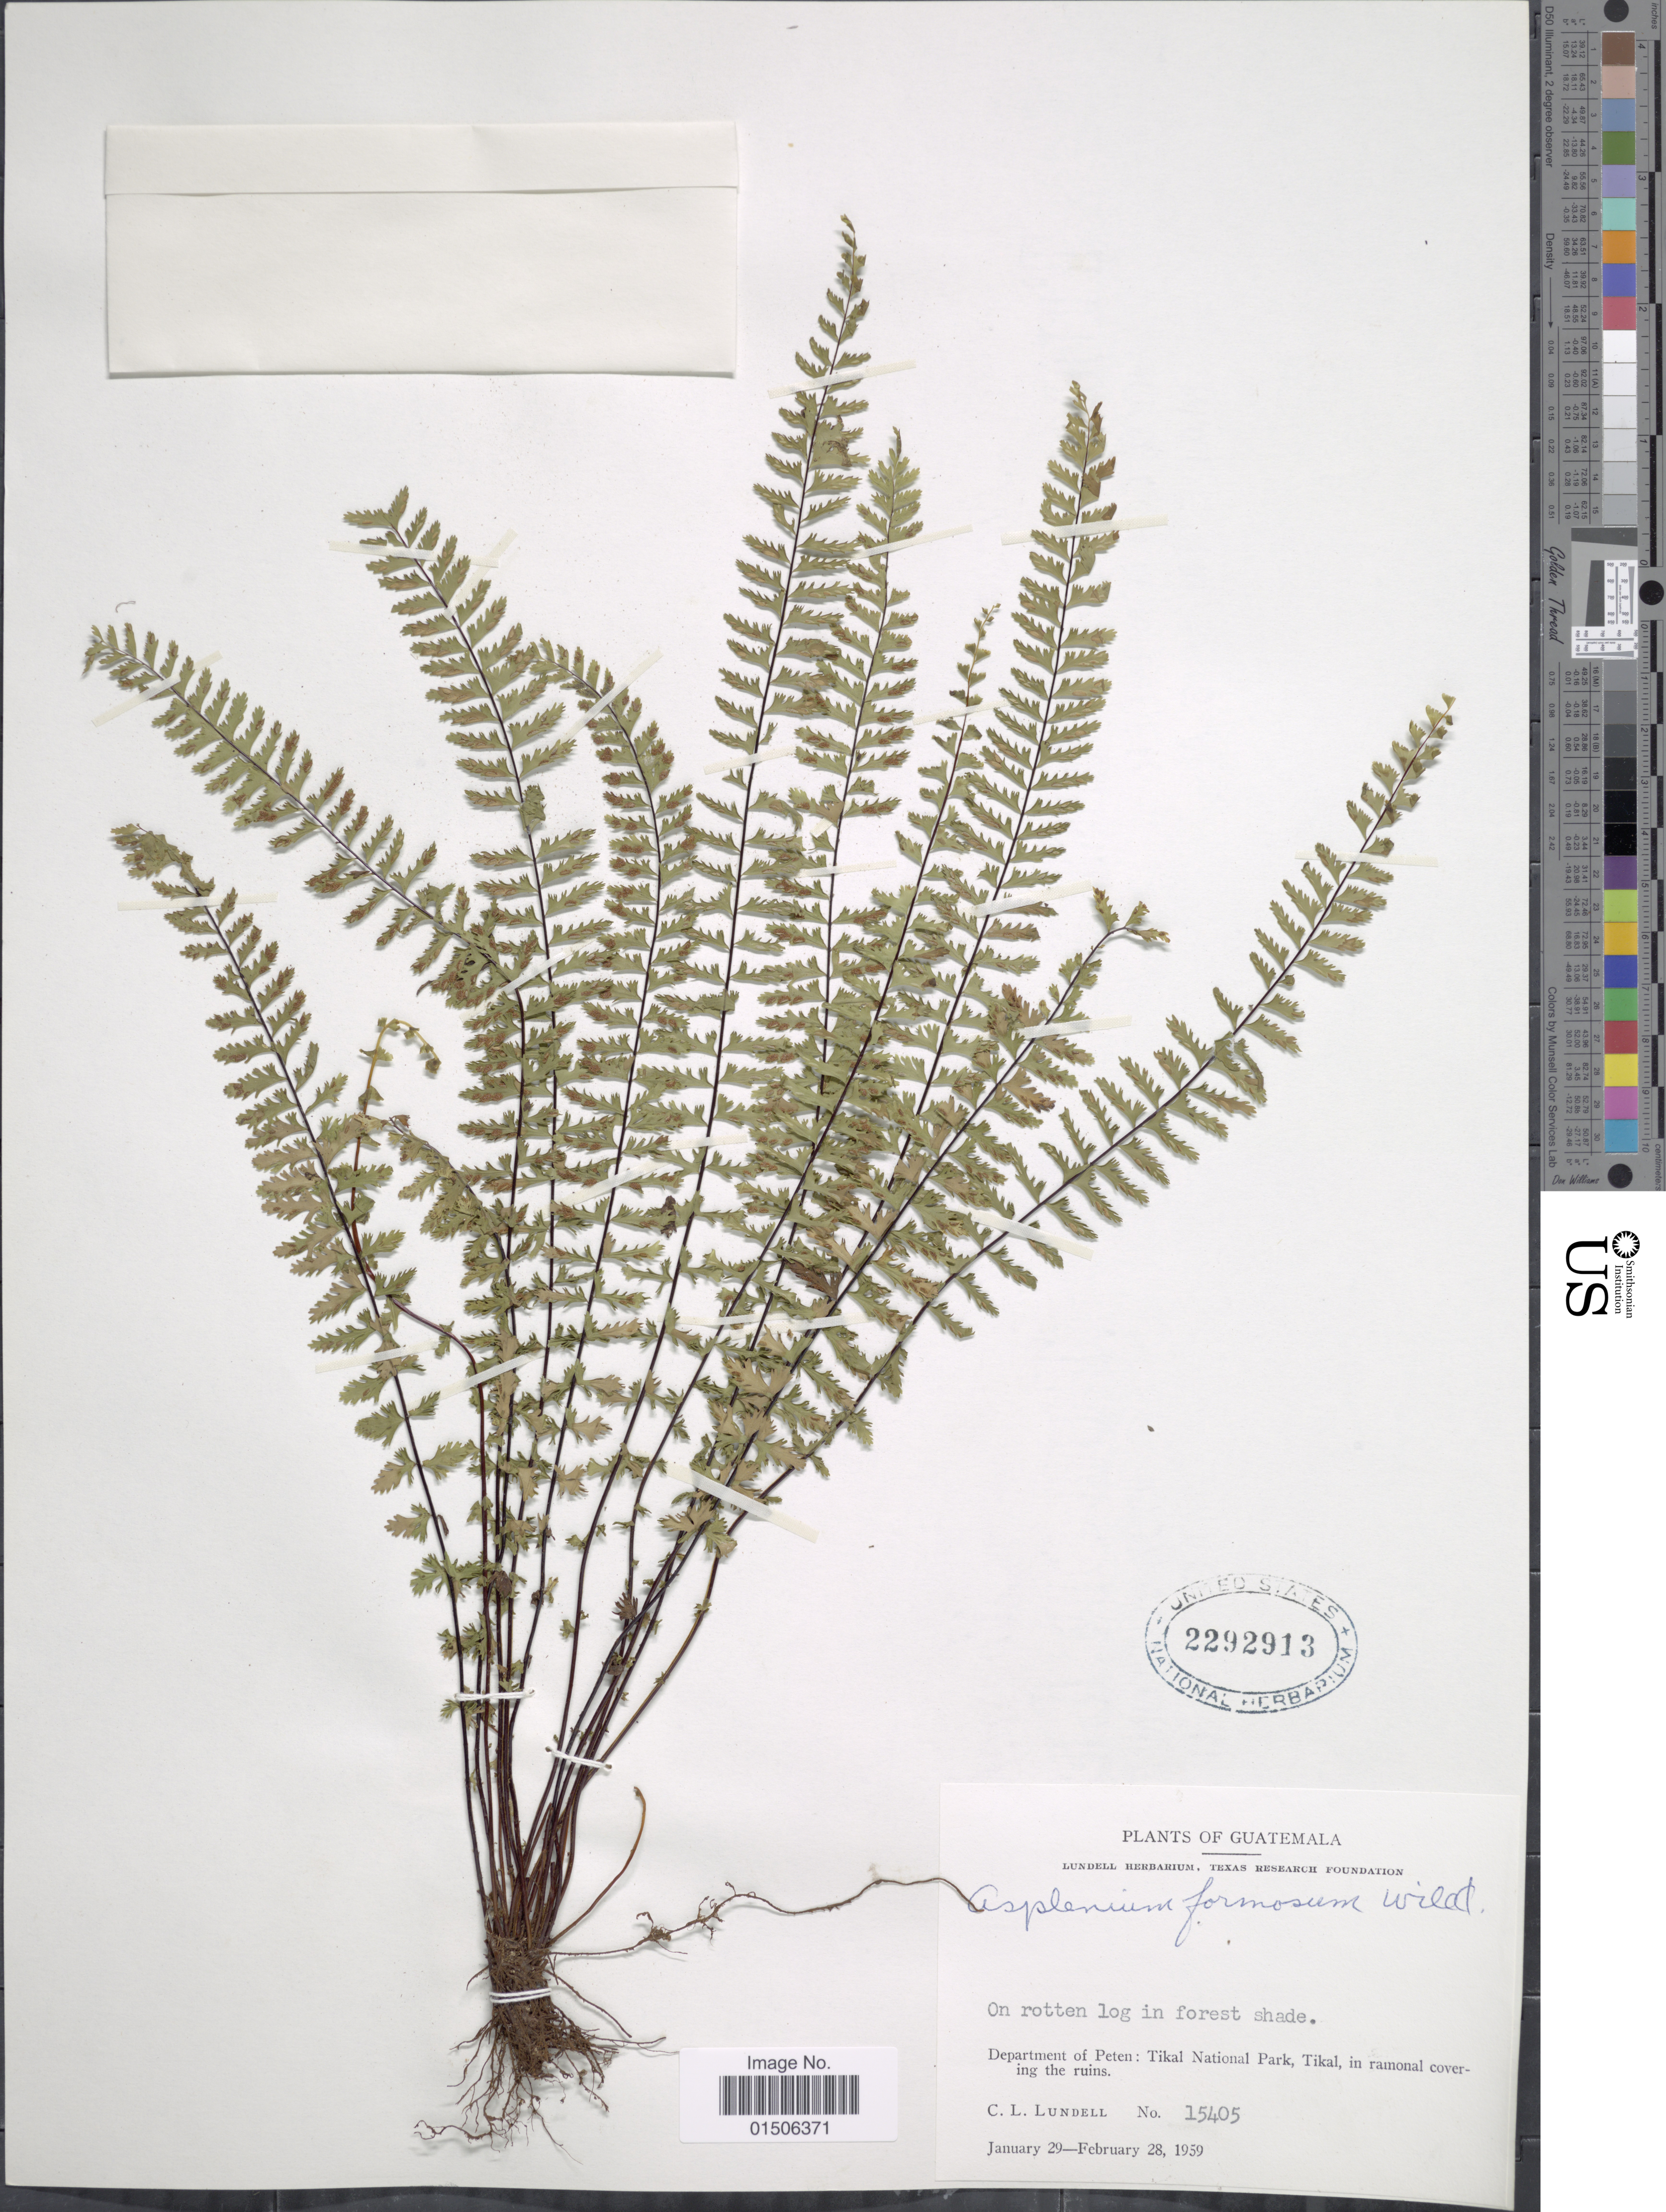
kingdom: Plantae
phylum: Tracheophyta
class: Polypodiopsida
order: Polypodiales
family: Aspleniaceae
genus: Asplenium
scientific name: Asplenium formosum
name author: Willd.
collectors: C. L. Lundell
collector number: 15405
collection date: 1959-01-29/1959-02-28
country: Guatemala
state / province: El Petén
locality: On rotten log in forest shade, Department of Peten: Tikal National Park, Tikal, in ramonal covering the ruins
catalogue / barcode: US 2292913